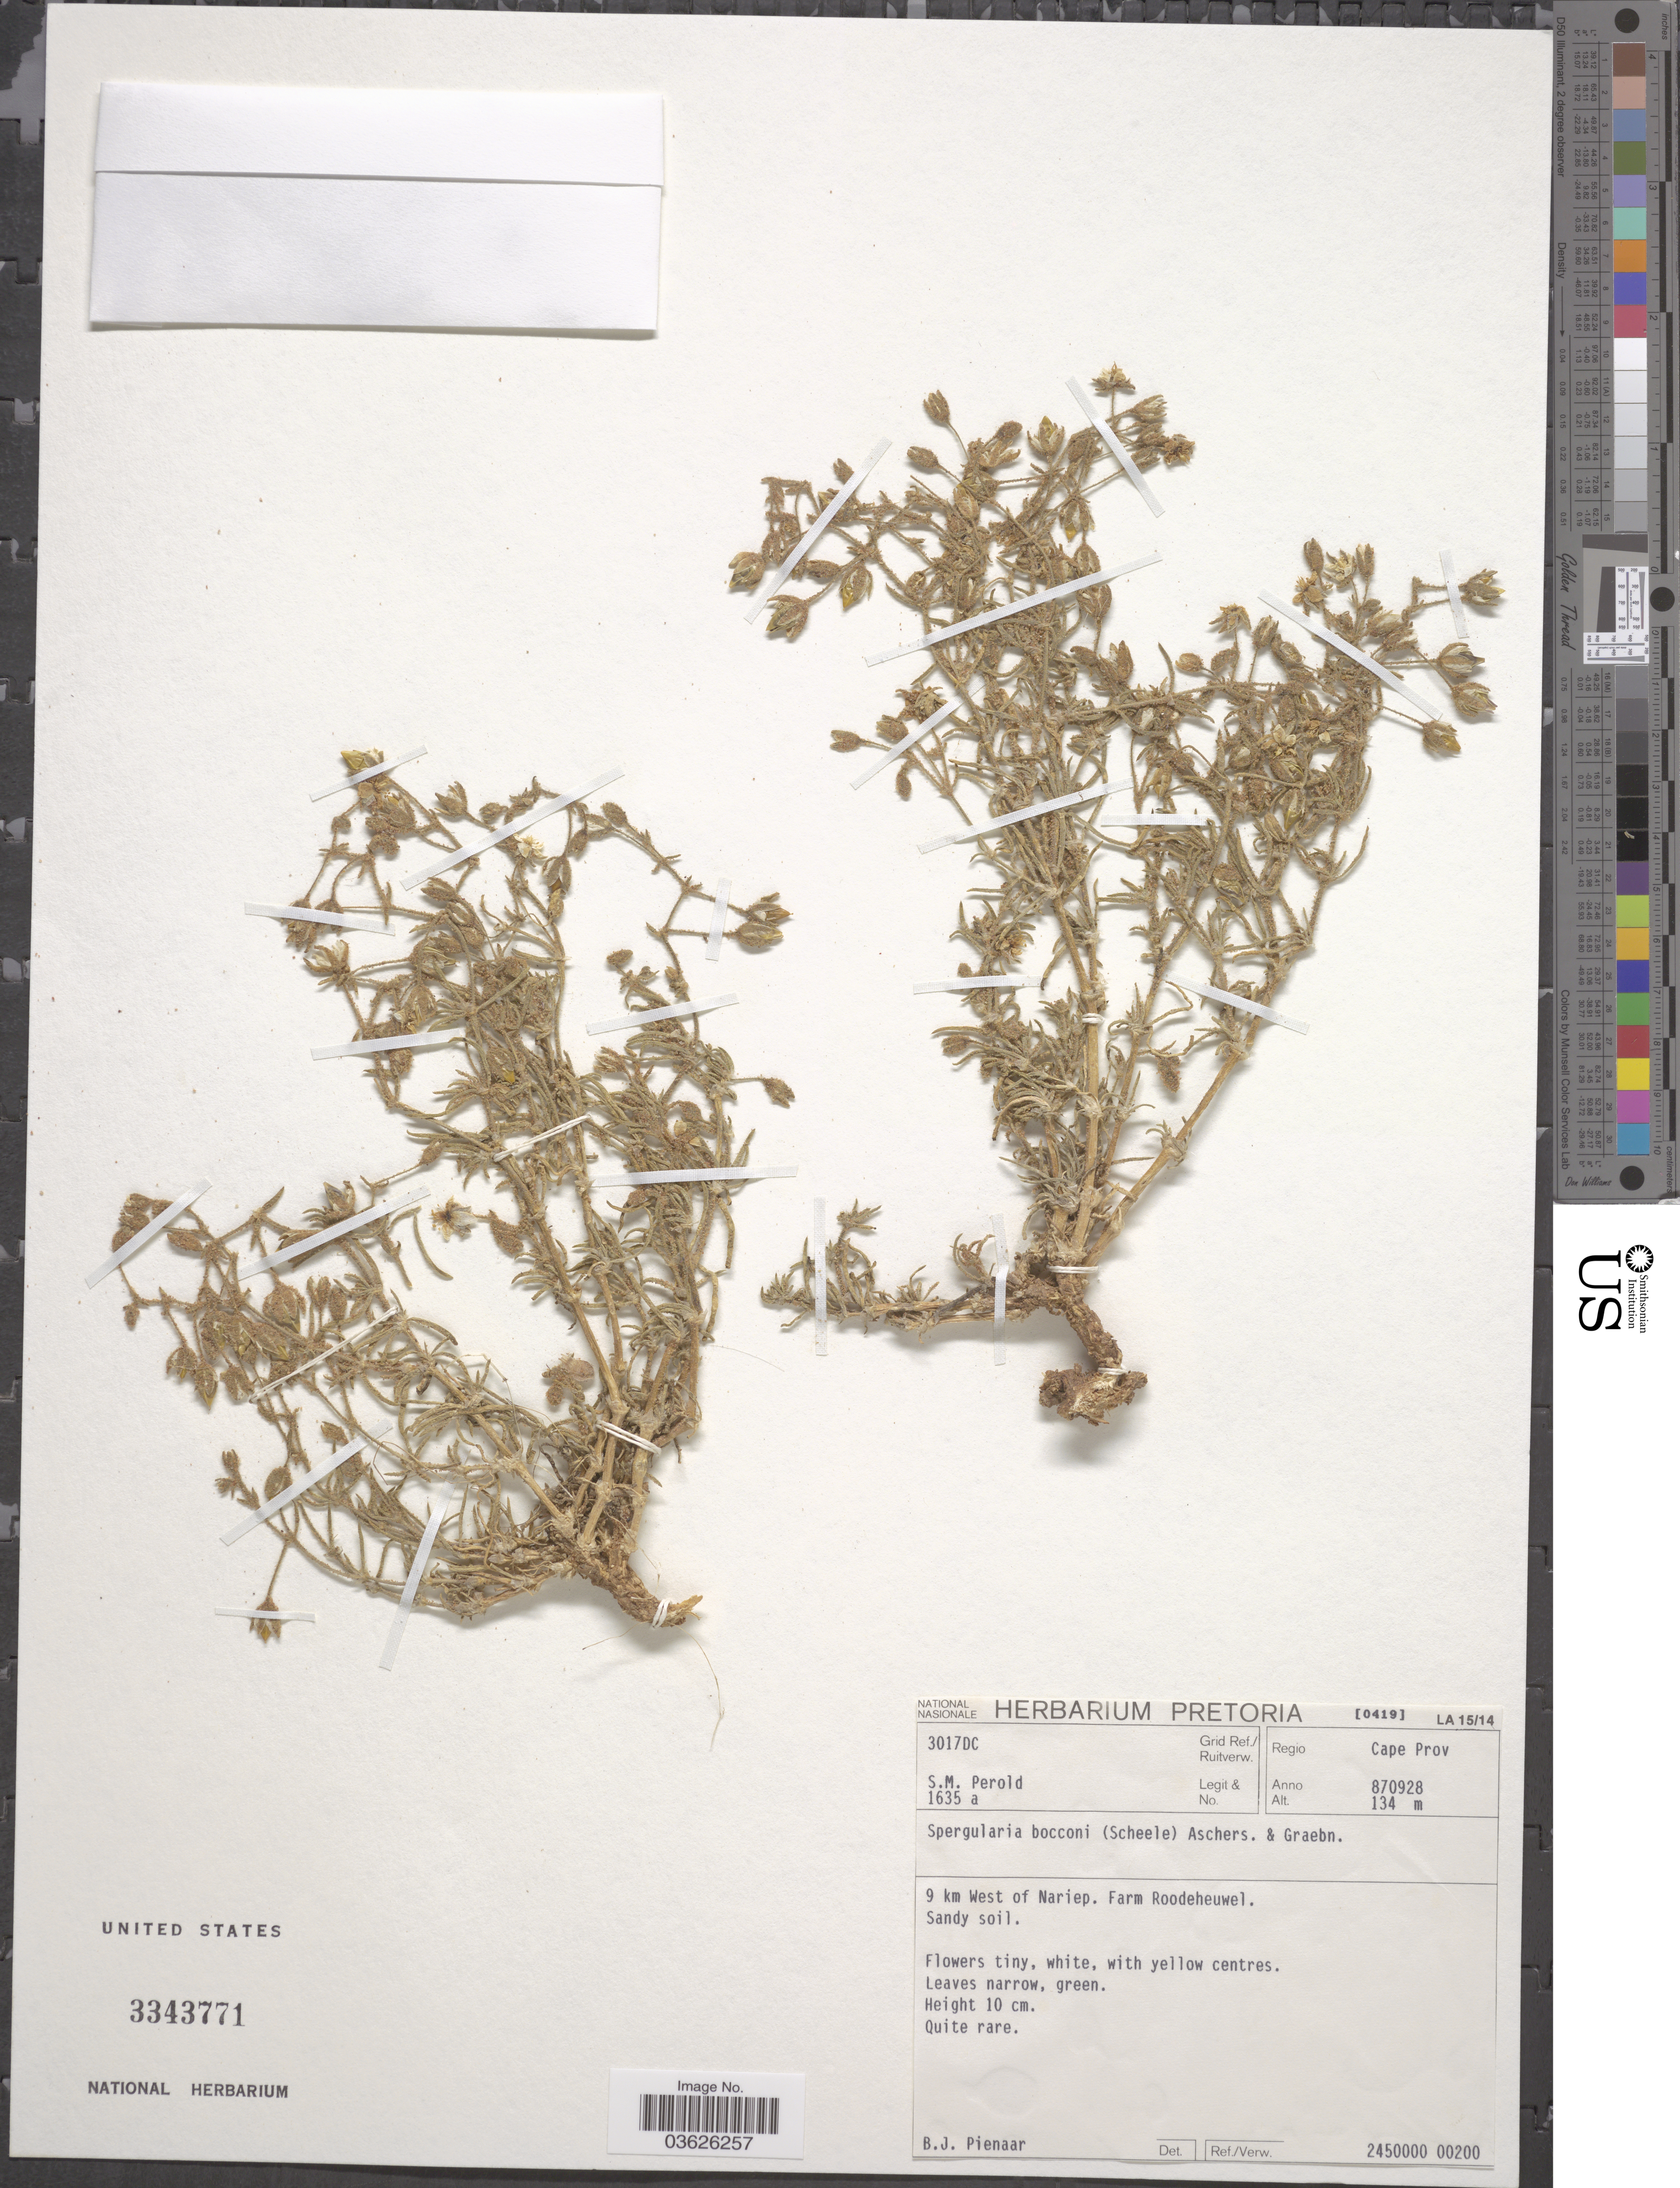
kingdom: Plantae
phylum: Tracheophyta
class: Magnoliopsida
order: Caryophyllales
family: Caryophyllaceae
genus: Spergularia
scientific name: Spergularia bocconi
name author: Foucaud ex Merino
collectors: S. Perold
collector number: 1635 a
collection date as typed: Transcribed d/m/y: 28/9/87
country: South Africa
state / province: Northern Cape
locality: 3017DC Grid Ref./ Ruitverw. Regio Cape Prov. 9 km West of Nariep. Farm Roodeheuwel.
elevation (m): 134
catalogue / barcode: US 3343771